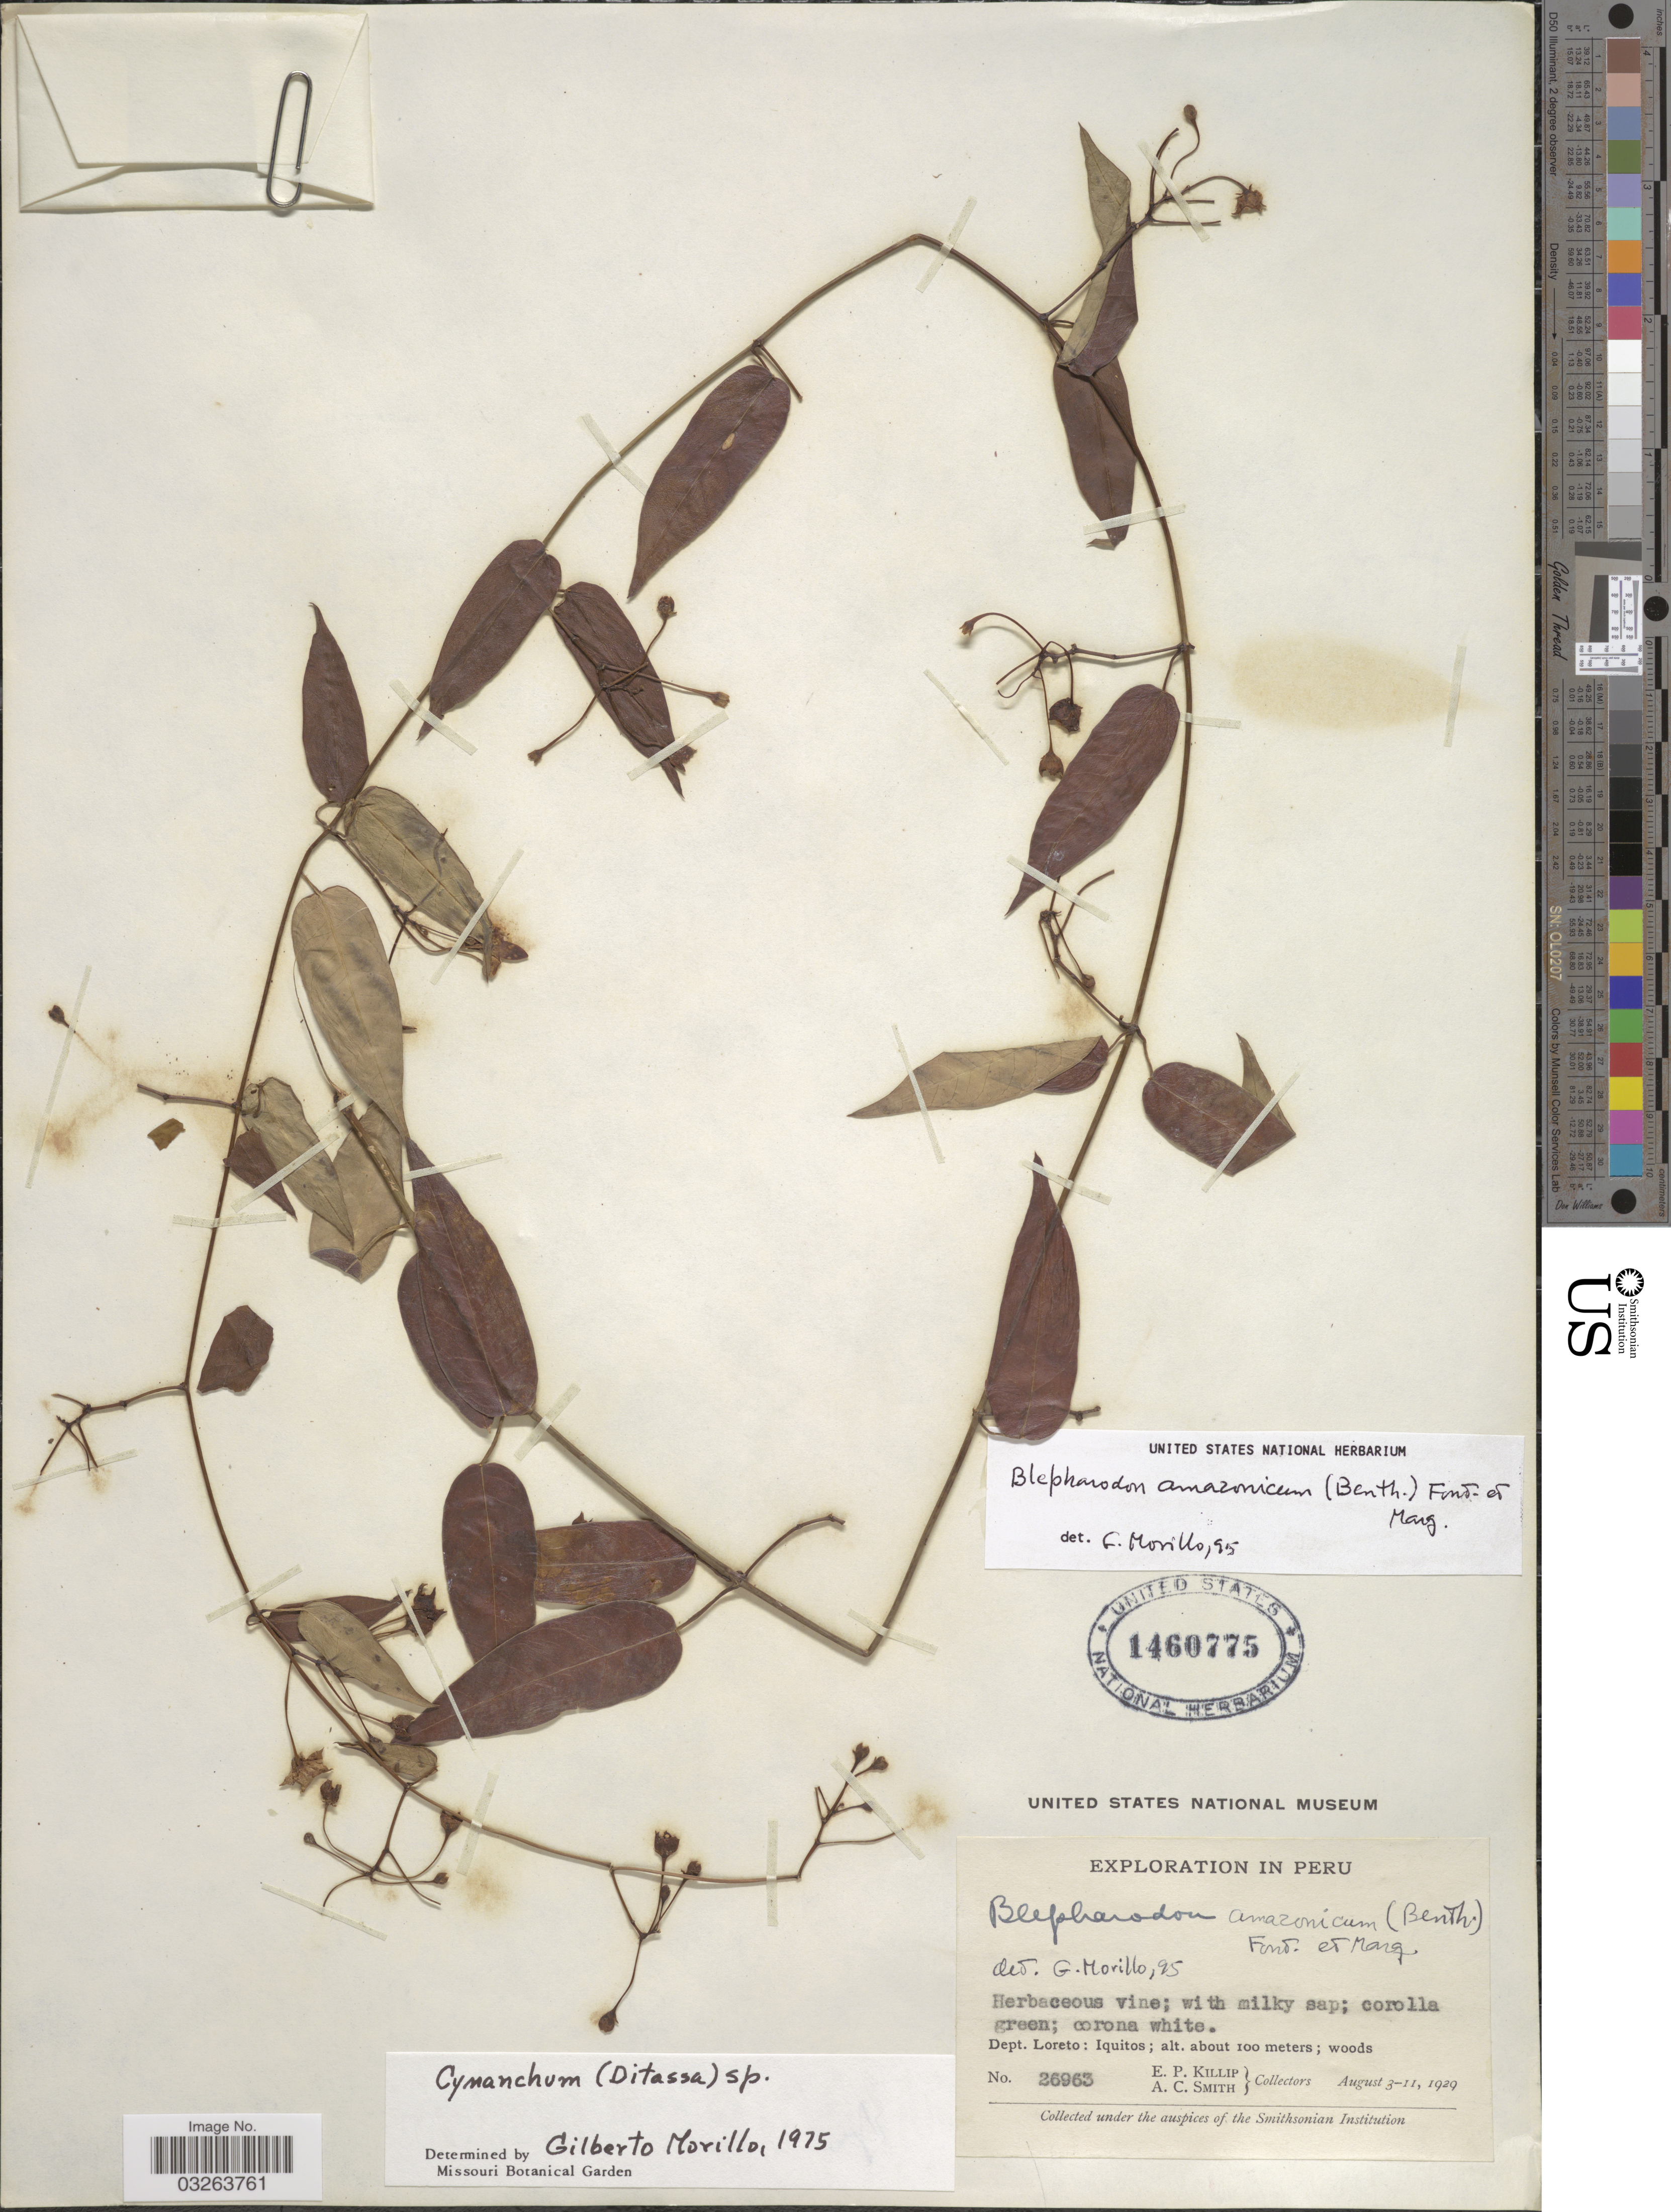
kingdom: Plantae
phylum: Tracheophyta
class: Magnoliopsida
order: Gentianales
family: Apocynaceae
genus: Blepharodon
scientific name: Blepharodon amazonicum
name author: (Benth.) Fontella & Marquete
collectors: E. P. Killip & A. C. Smith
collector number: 26963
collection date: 1929-08-03/1929-08-11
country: Peru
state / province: Loreto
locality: Dept. Loreto: Iquitos.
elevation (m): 100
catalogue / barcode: US 1460775